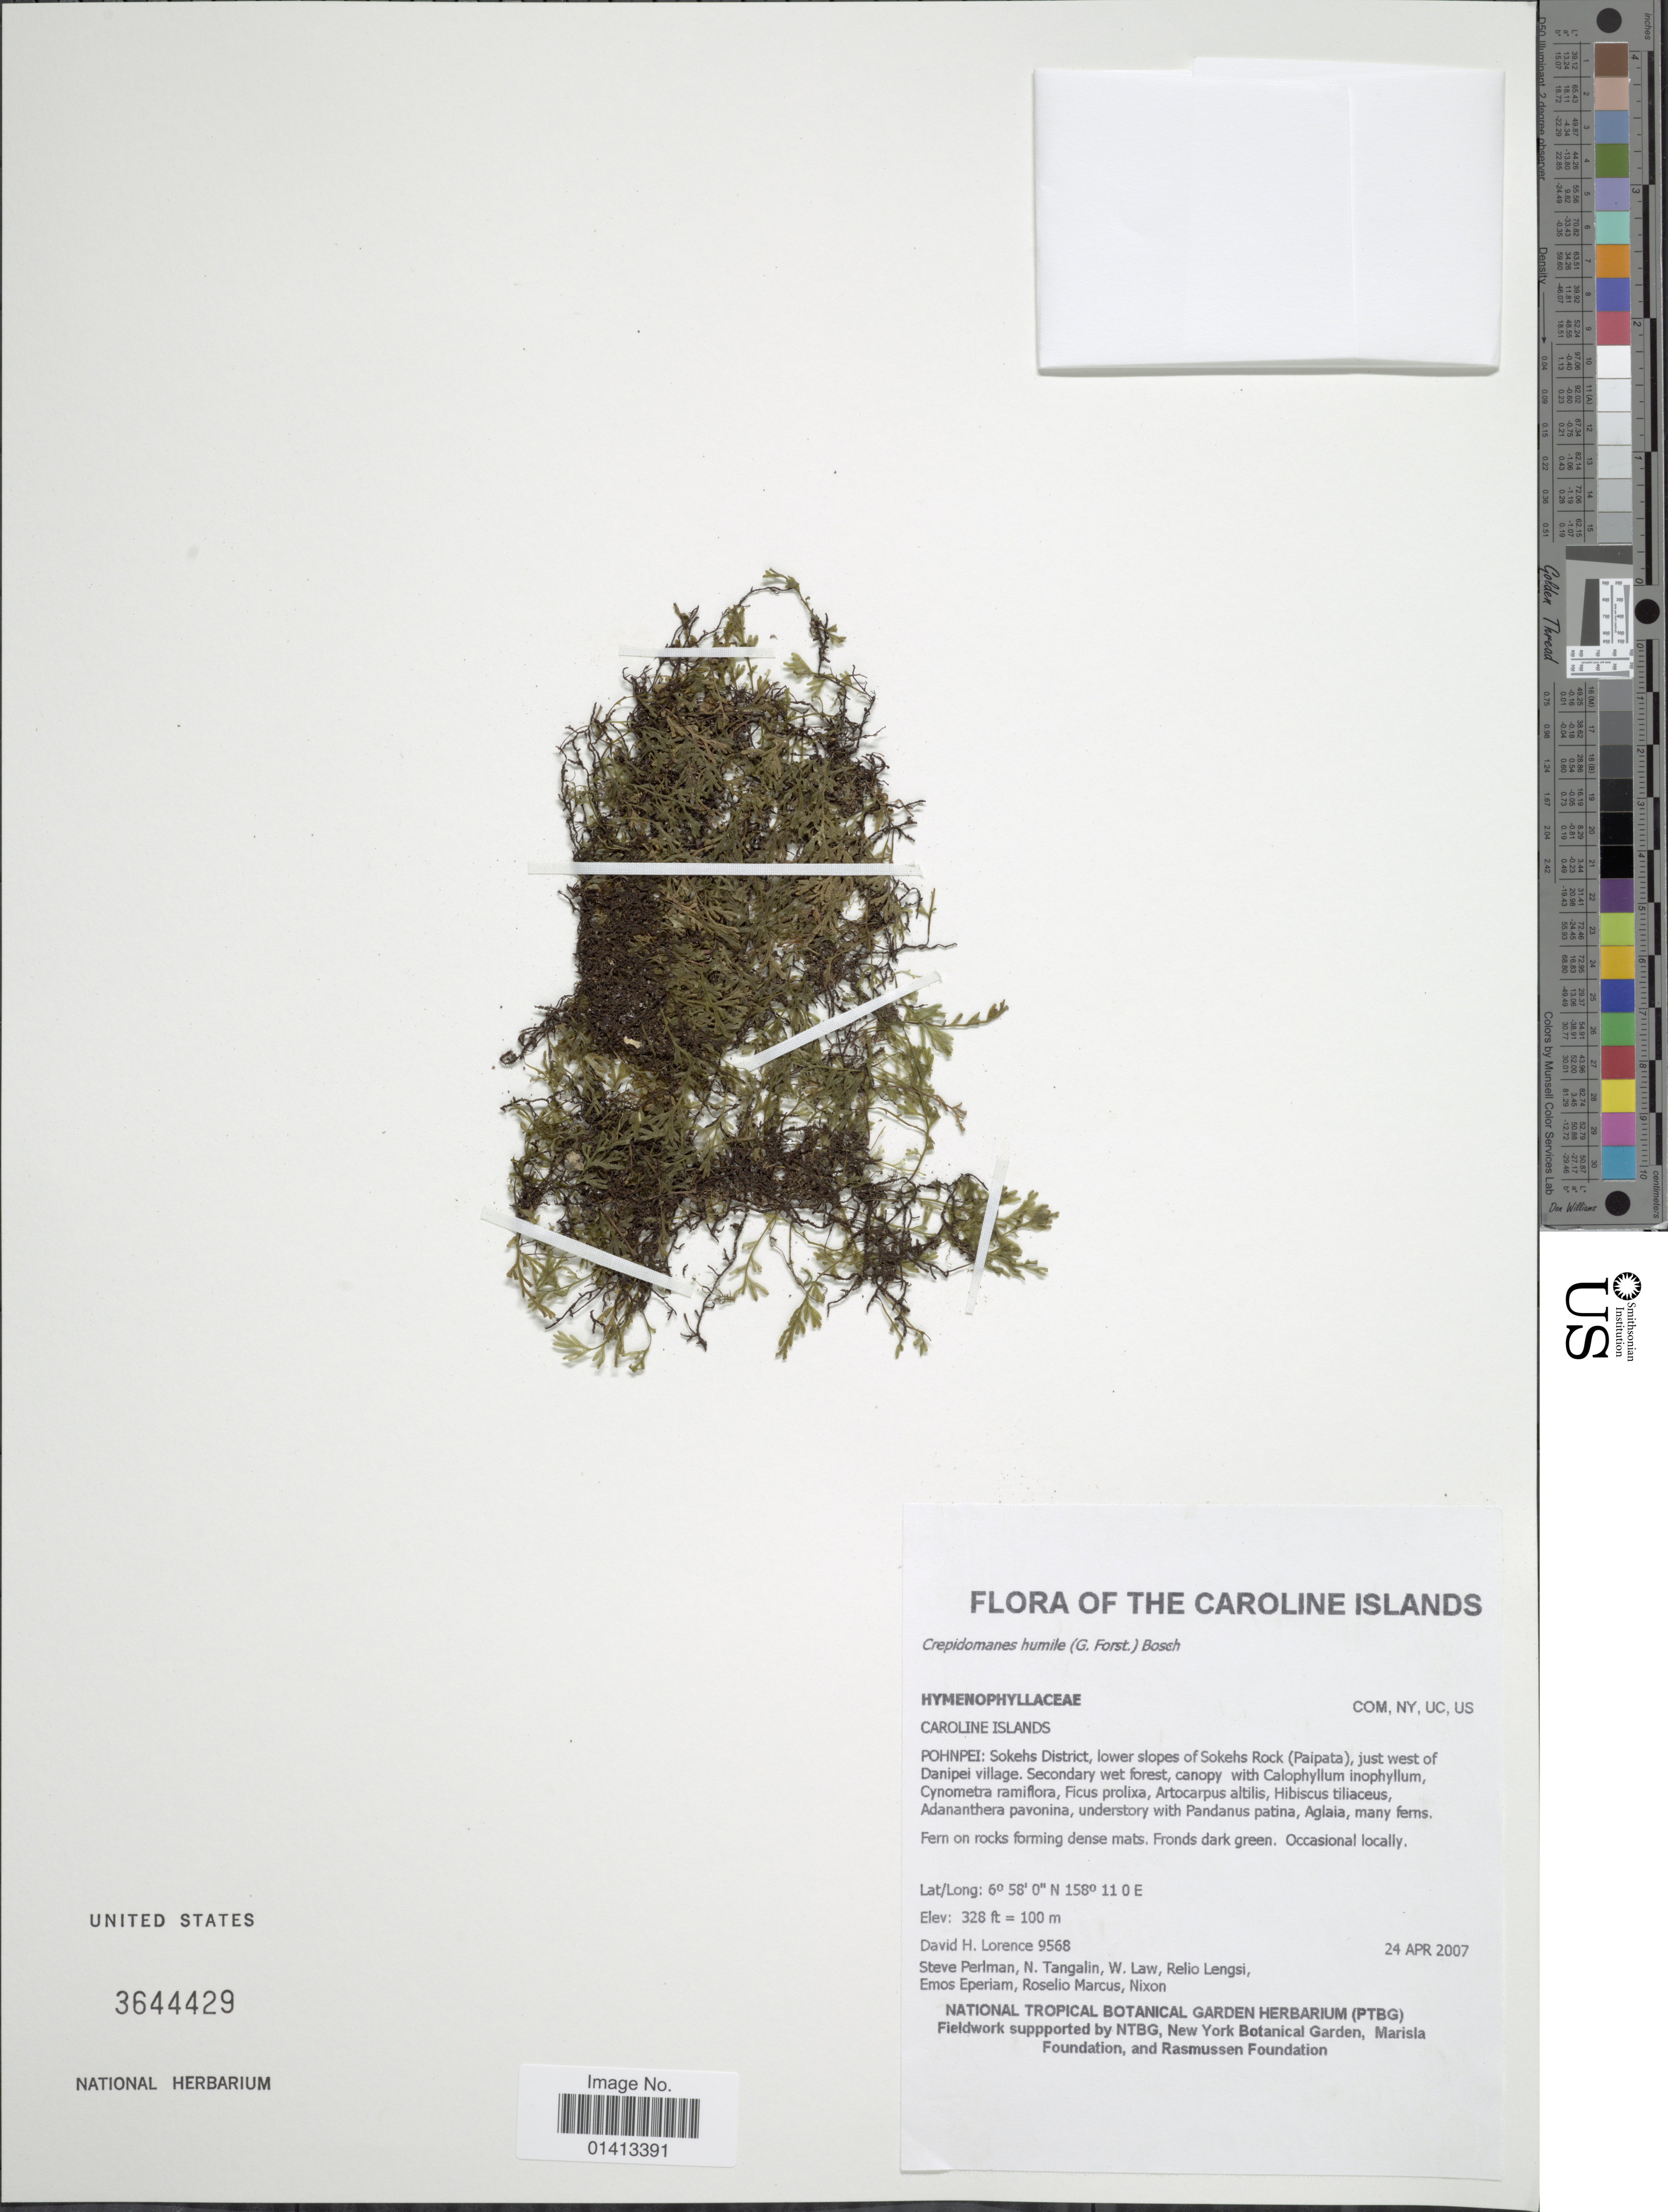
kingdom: Plantae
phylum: Tracheophyta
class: Polypodiopsida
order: Hymenophyllales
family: Hymenophyllaceae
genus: Crepidomanes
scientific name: Crepidomanes humilis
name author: (G. Forst.) Bosch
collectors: D. Lorence, S. Perlman, N. Tangalin, W. Law & et al.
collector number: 9568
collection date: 2007-04-24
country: Micronesia, Federated States of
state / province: Pohnpei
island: Pohnpei [Ponape]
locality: Nett Municipality, Meitik, Ahia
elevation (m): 100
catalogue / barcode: US 3644429